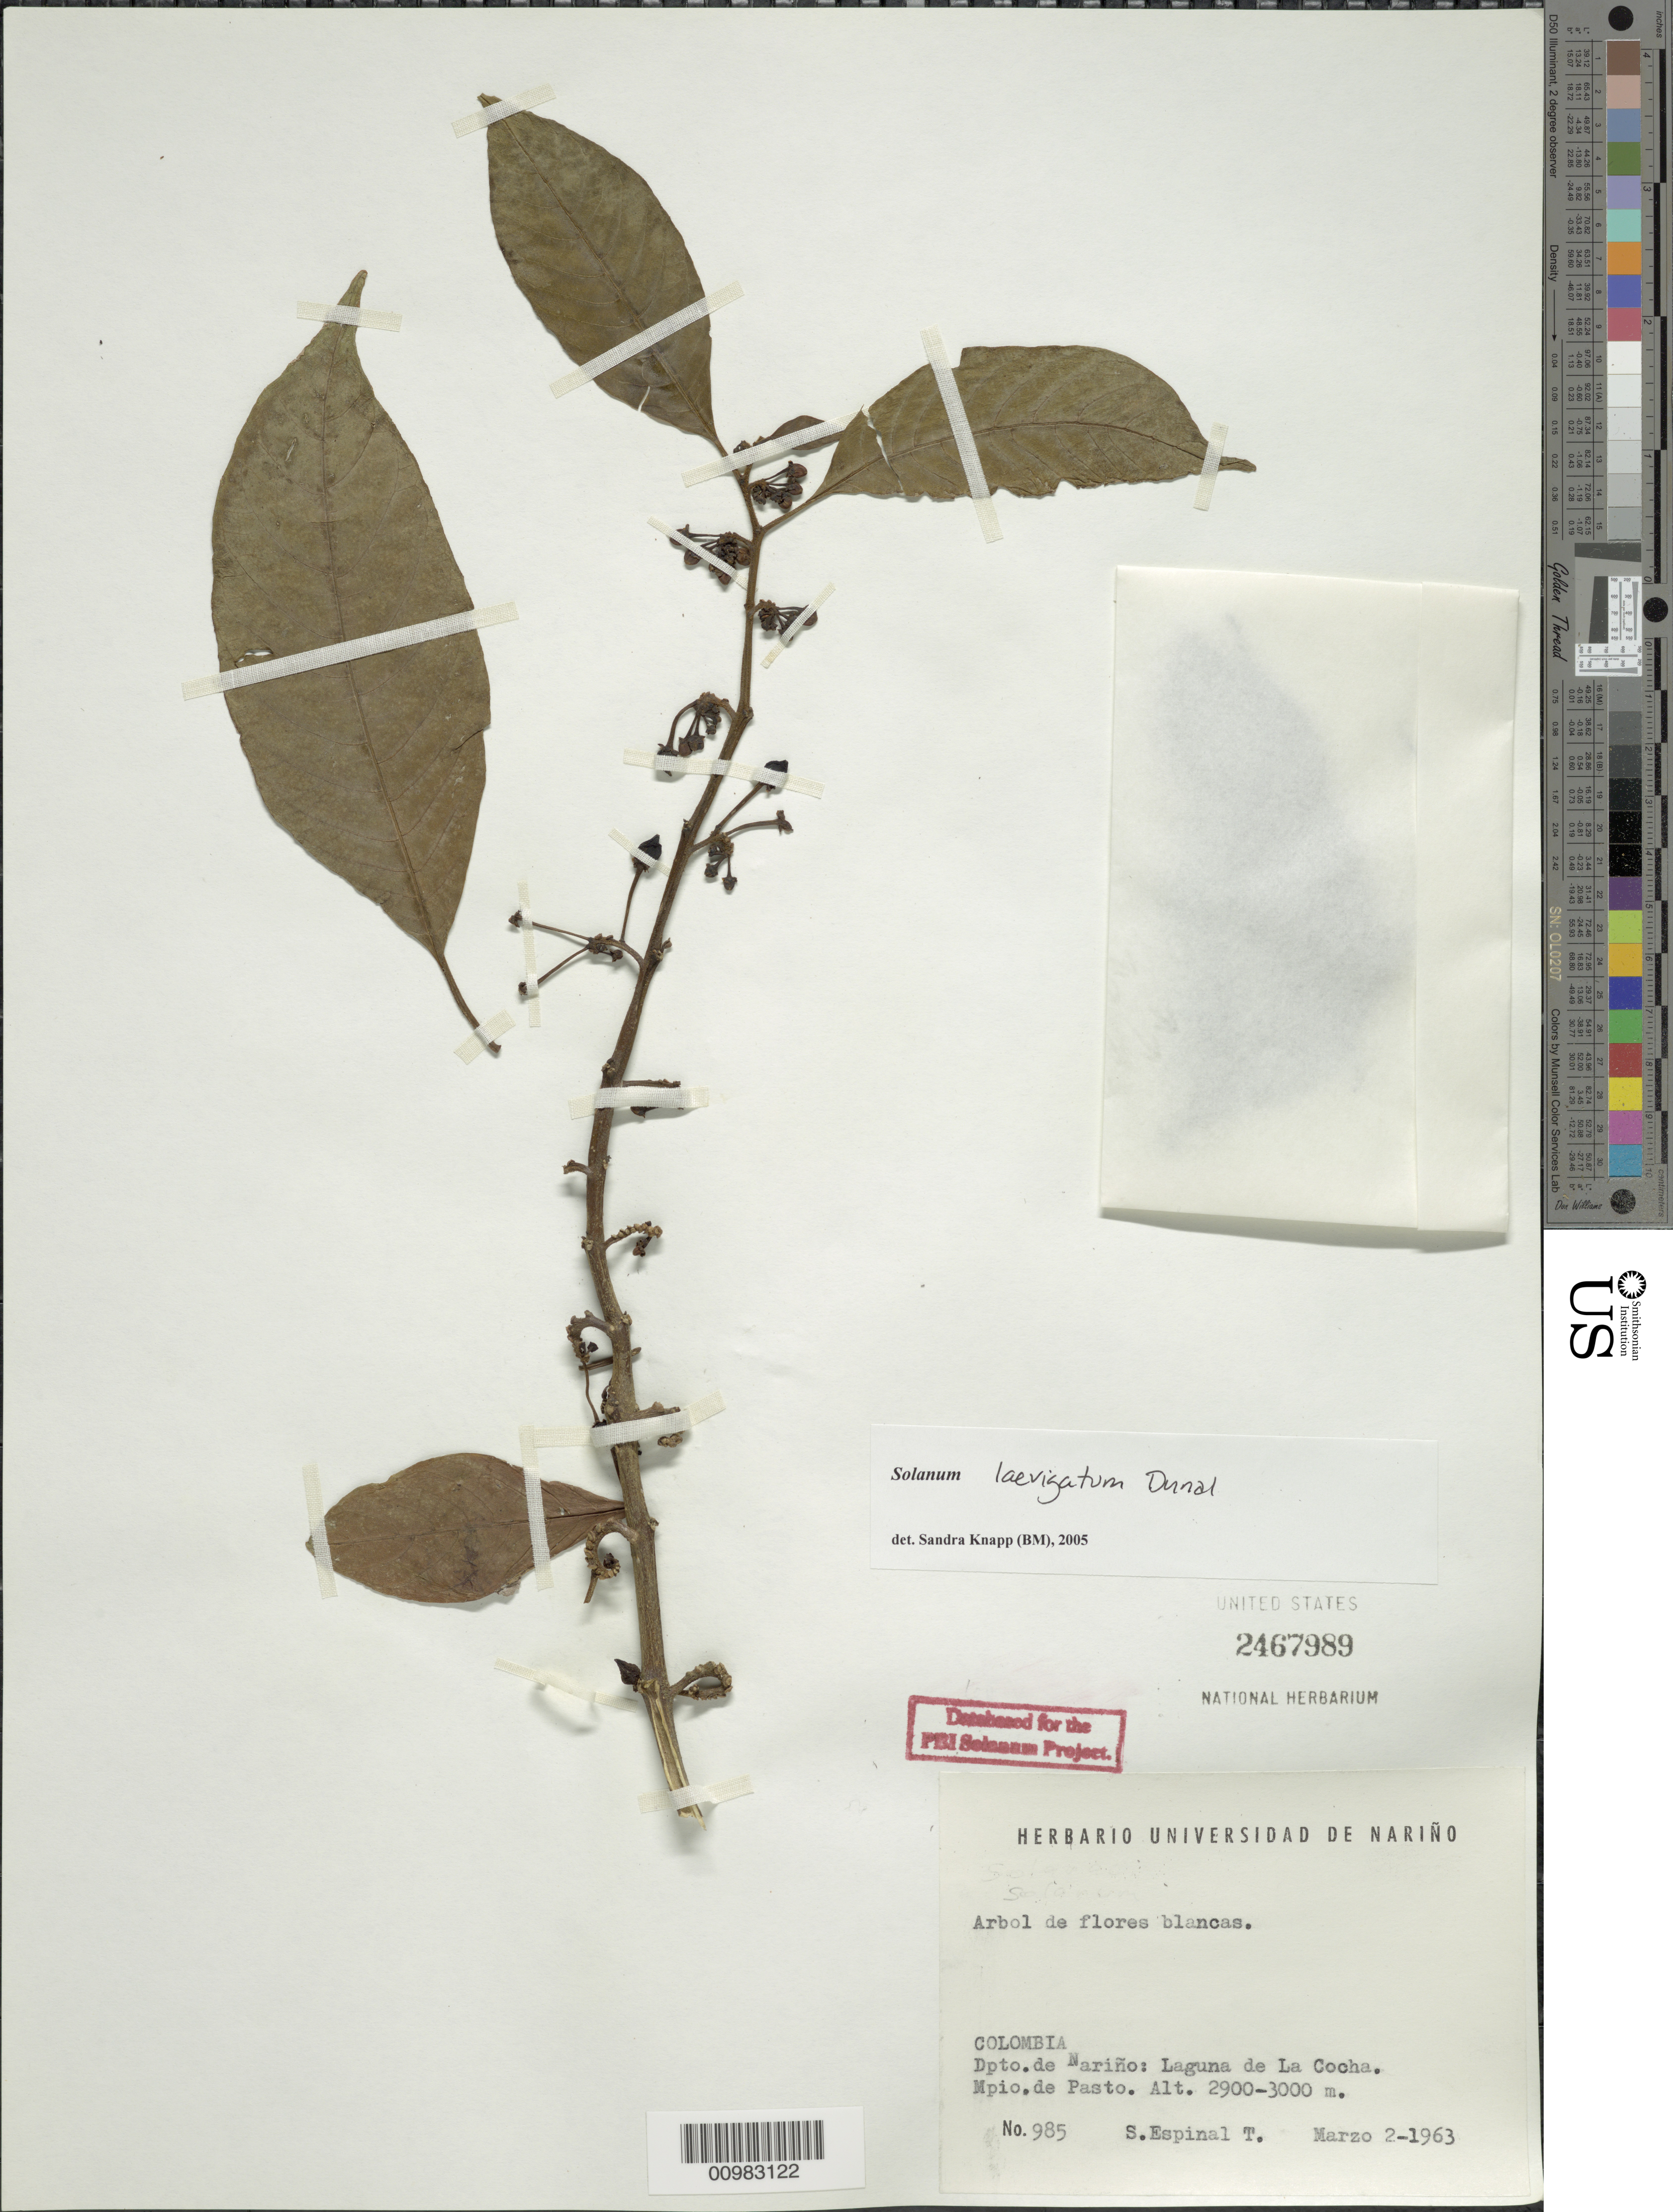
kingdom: Plantae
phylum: Tracheophyta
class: Magnoliopsida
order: Solanales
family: Solanaceae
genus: Solanum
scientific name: Solanum laevigatum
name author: Dunal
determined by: Knapp, S. D.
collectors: S. T. Espinal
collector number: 985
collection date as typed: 2 Mar 1963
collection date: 1963-03-02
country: Colombia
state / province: Nariño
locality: Laguna de La Cocha, mun. de Pasto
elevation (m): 2900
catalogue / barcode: US 2467989